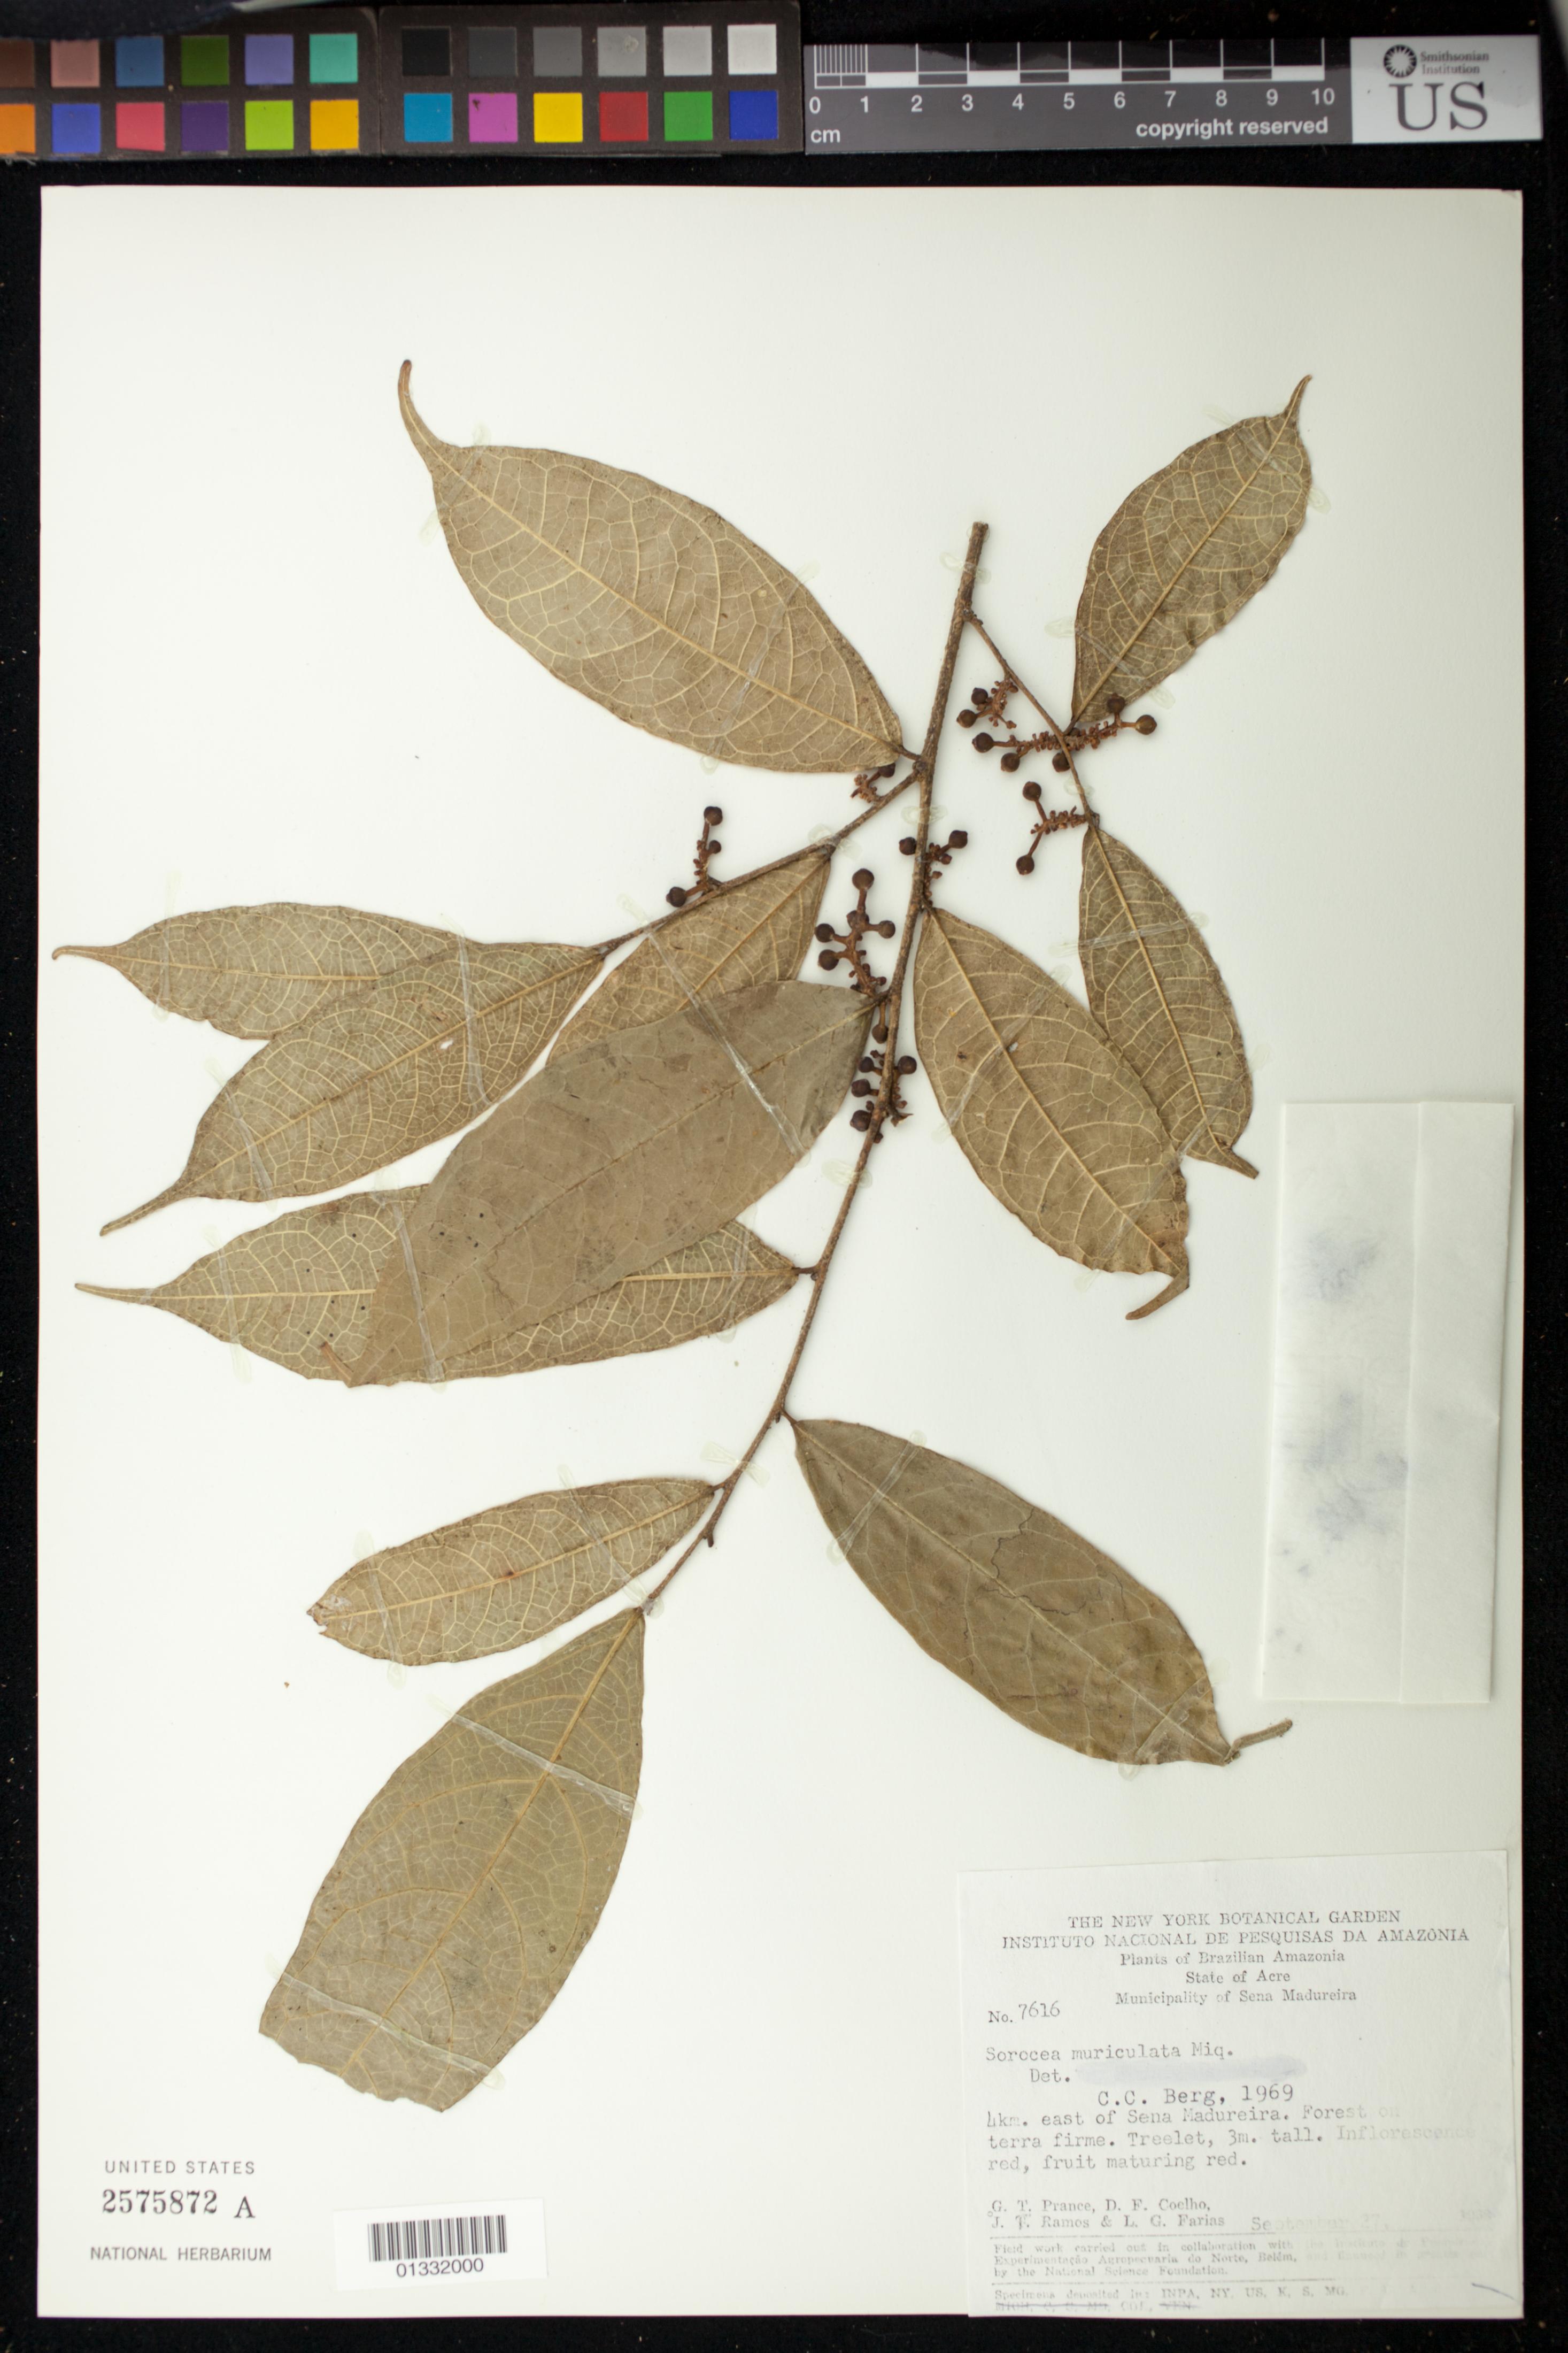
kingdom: Plantae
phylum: Tracheophyta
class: Magnoliopsida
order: Rosales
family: Moraceae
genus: Sorocea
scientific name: Sorocea muriculata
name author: Miq.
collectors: G. T. Prance, D. F. Coêlho, J. F. Ramos & L. G. Farias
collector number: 7616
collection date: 1968-09-27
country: Brazil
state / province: Acre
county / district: Sena Madureira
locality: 4 km east of Sena madureira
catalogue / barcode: US 2575872A